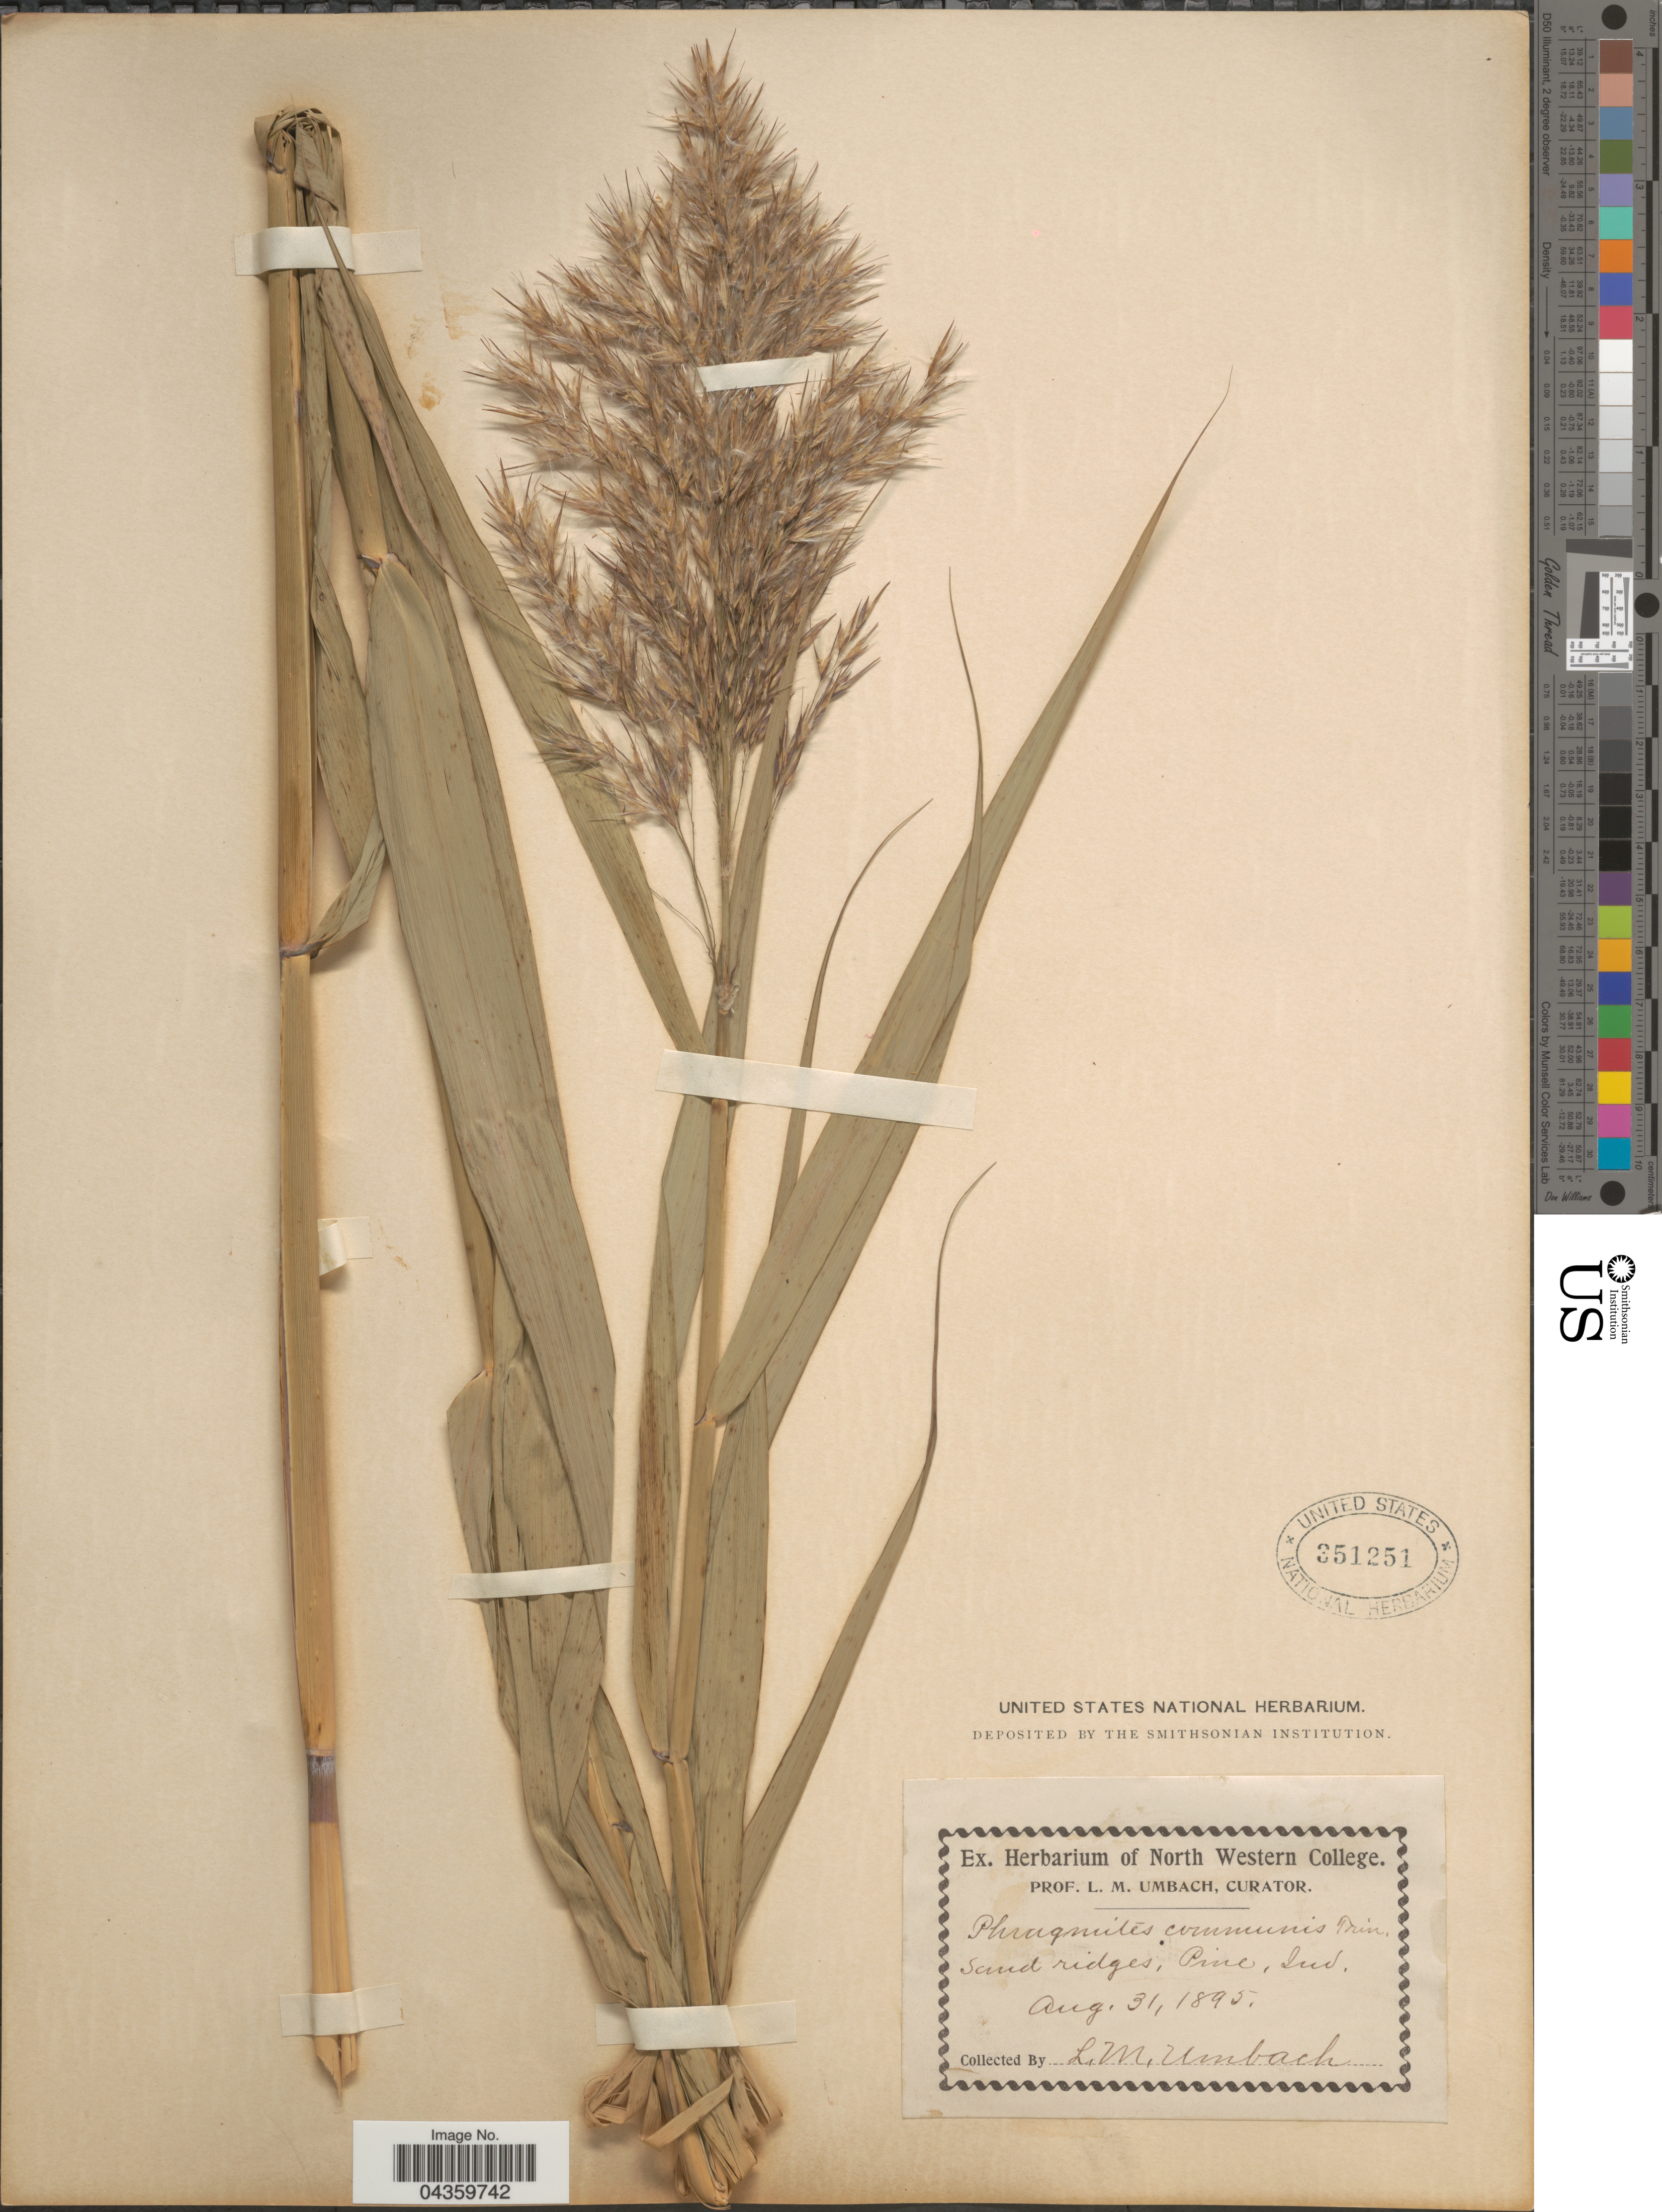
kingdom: Plantae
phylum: Tracheophyta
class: Liliopsida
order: Poales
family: Poaceae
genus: Phragmites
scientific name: Phragmites australis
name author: (Cav.) Trin. ex Steud.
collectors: L. M. Umbach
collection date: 1895-08-31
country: United States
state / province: Indiana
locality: Sand ridges, Pine.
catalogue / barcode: US 351251